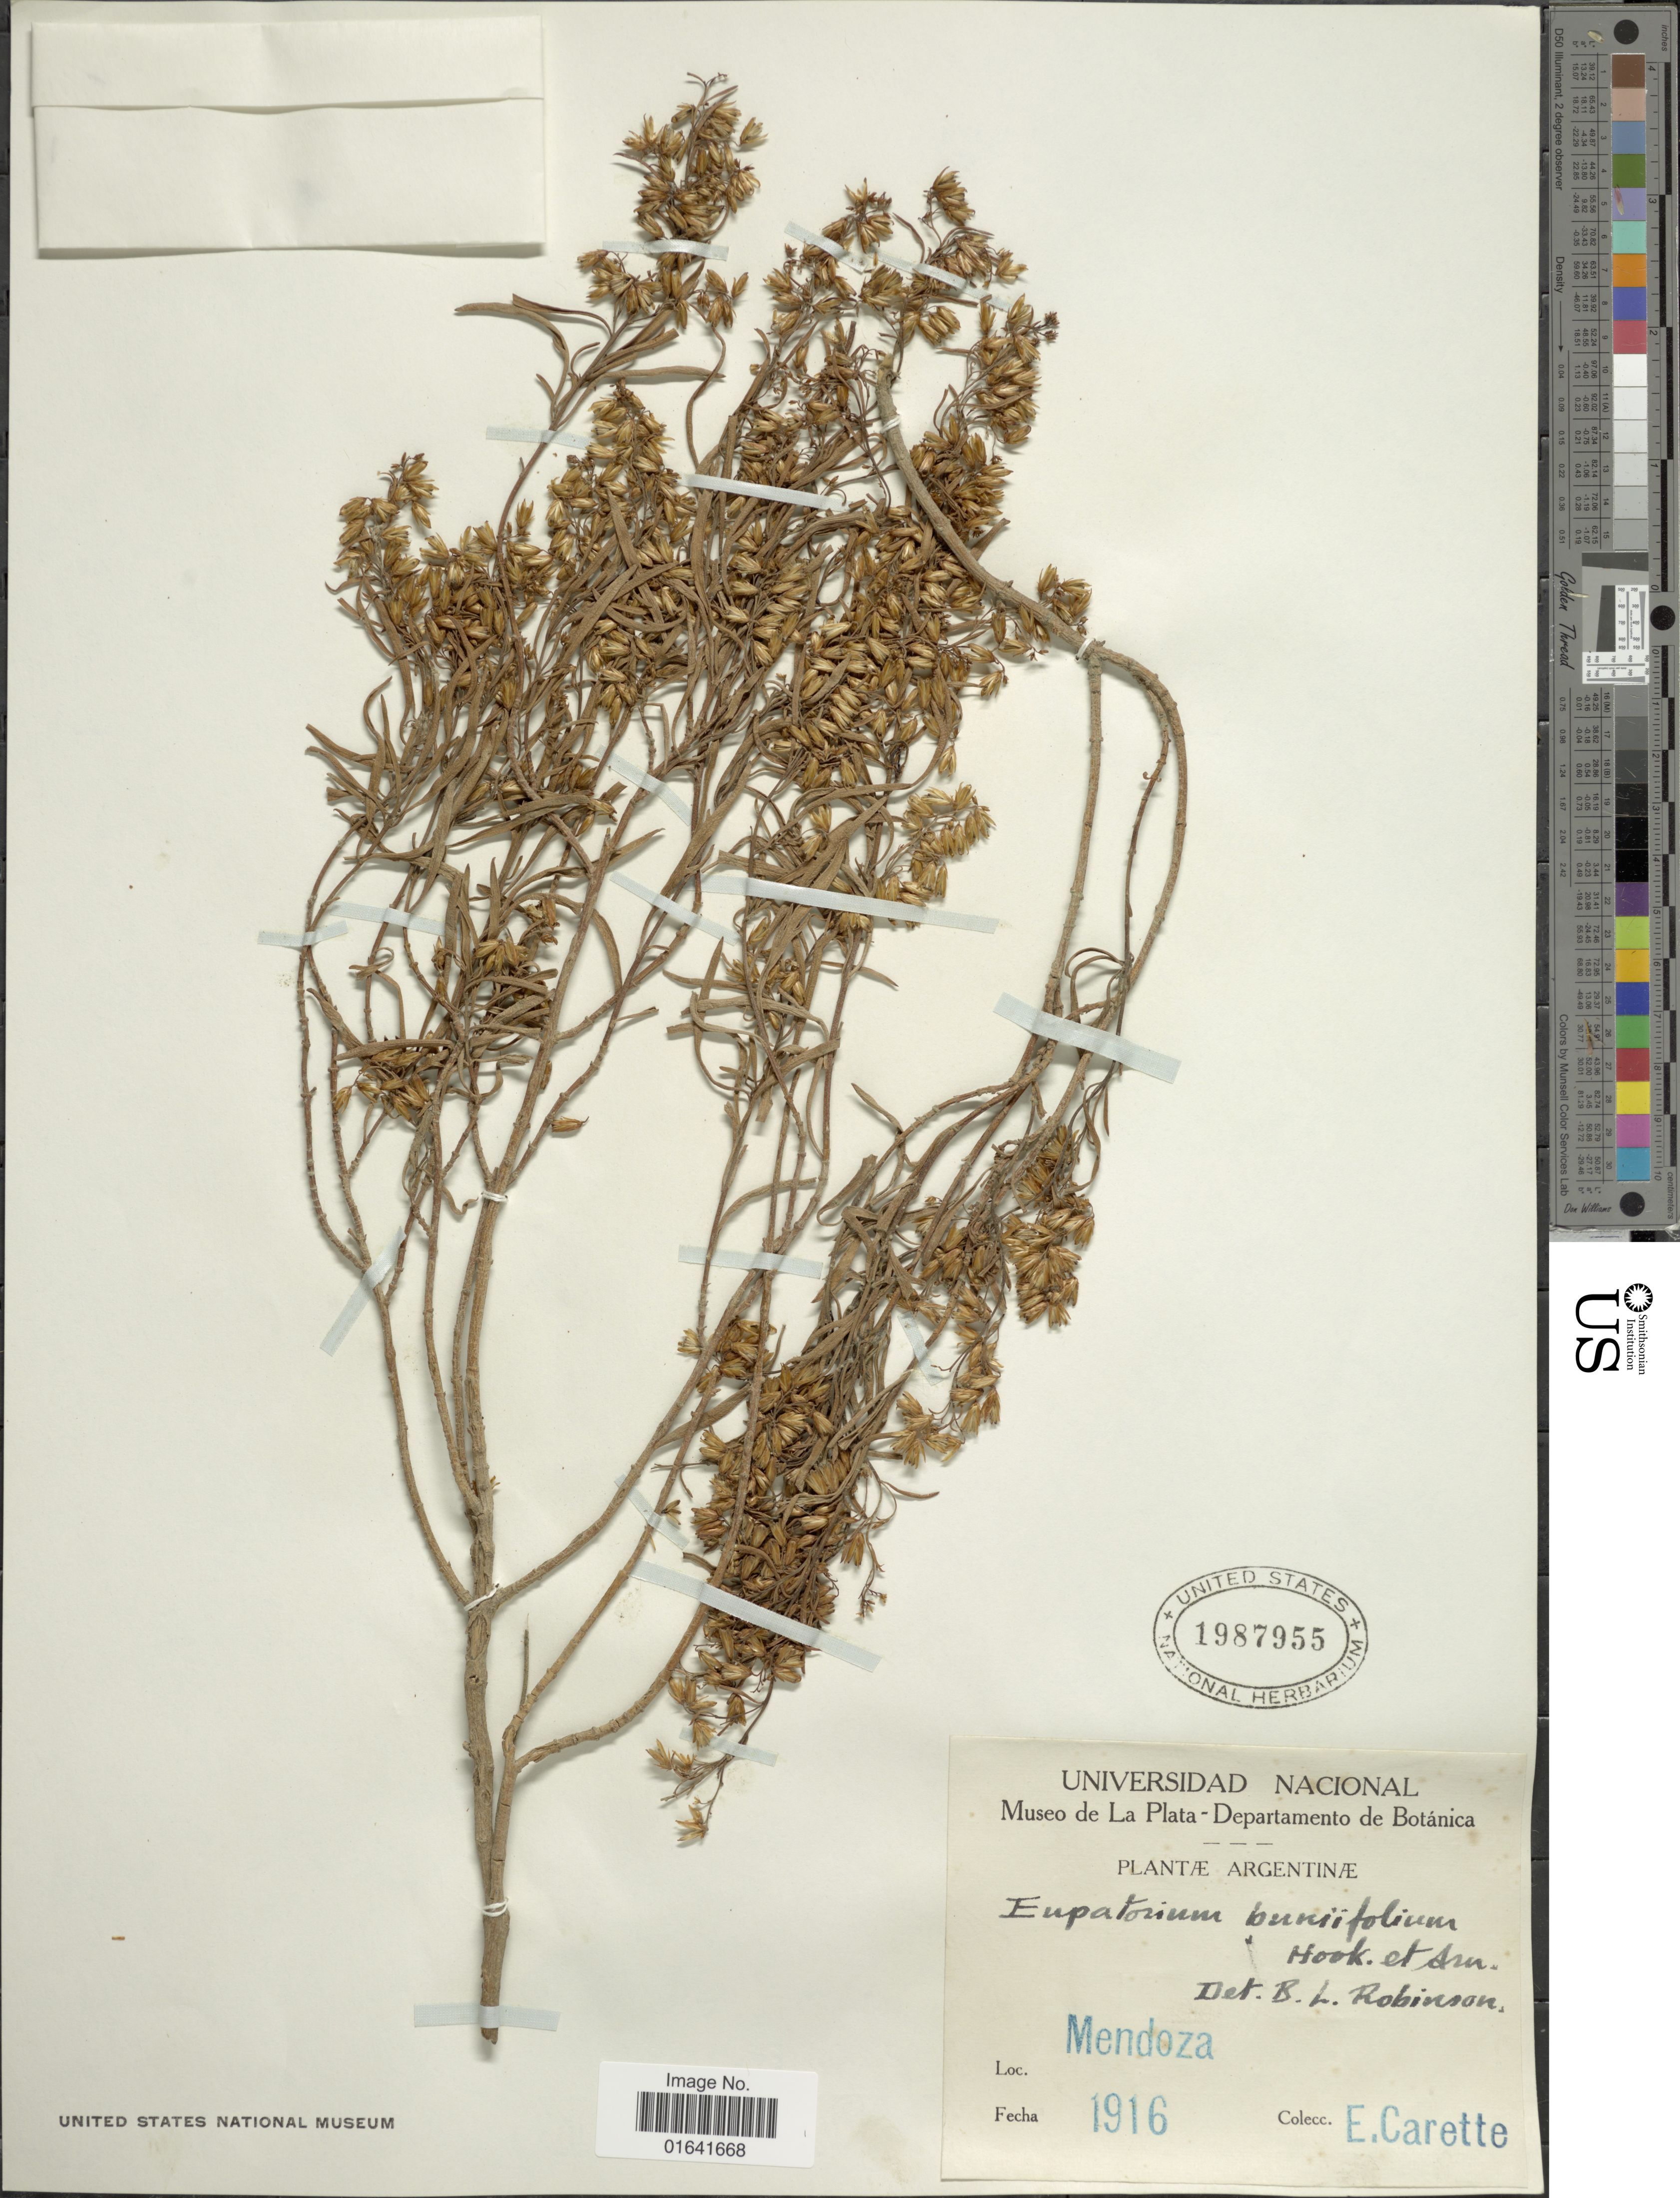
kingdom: Plantae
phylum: Tracheophyta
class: Magnoliopsida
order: Asterales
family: Asteraceae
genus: Acanthostyles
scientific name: Acanthostyles buniifolius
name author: (Hook. & Arn.) R.M. King & H. Rob.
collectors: E. Carette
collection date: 1916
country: Argentina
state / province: Mendoza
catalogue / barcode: US 1987955